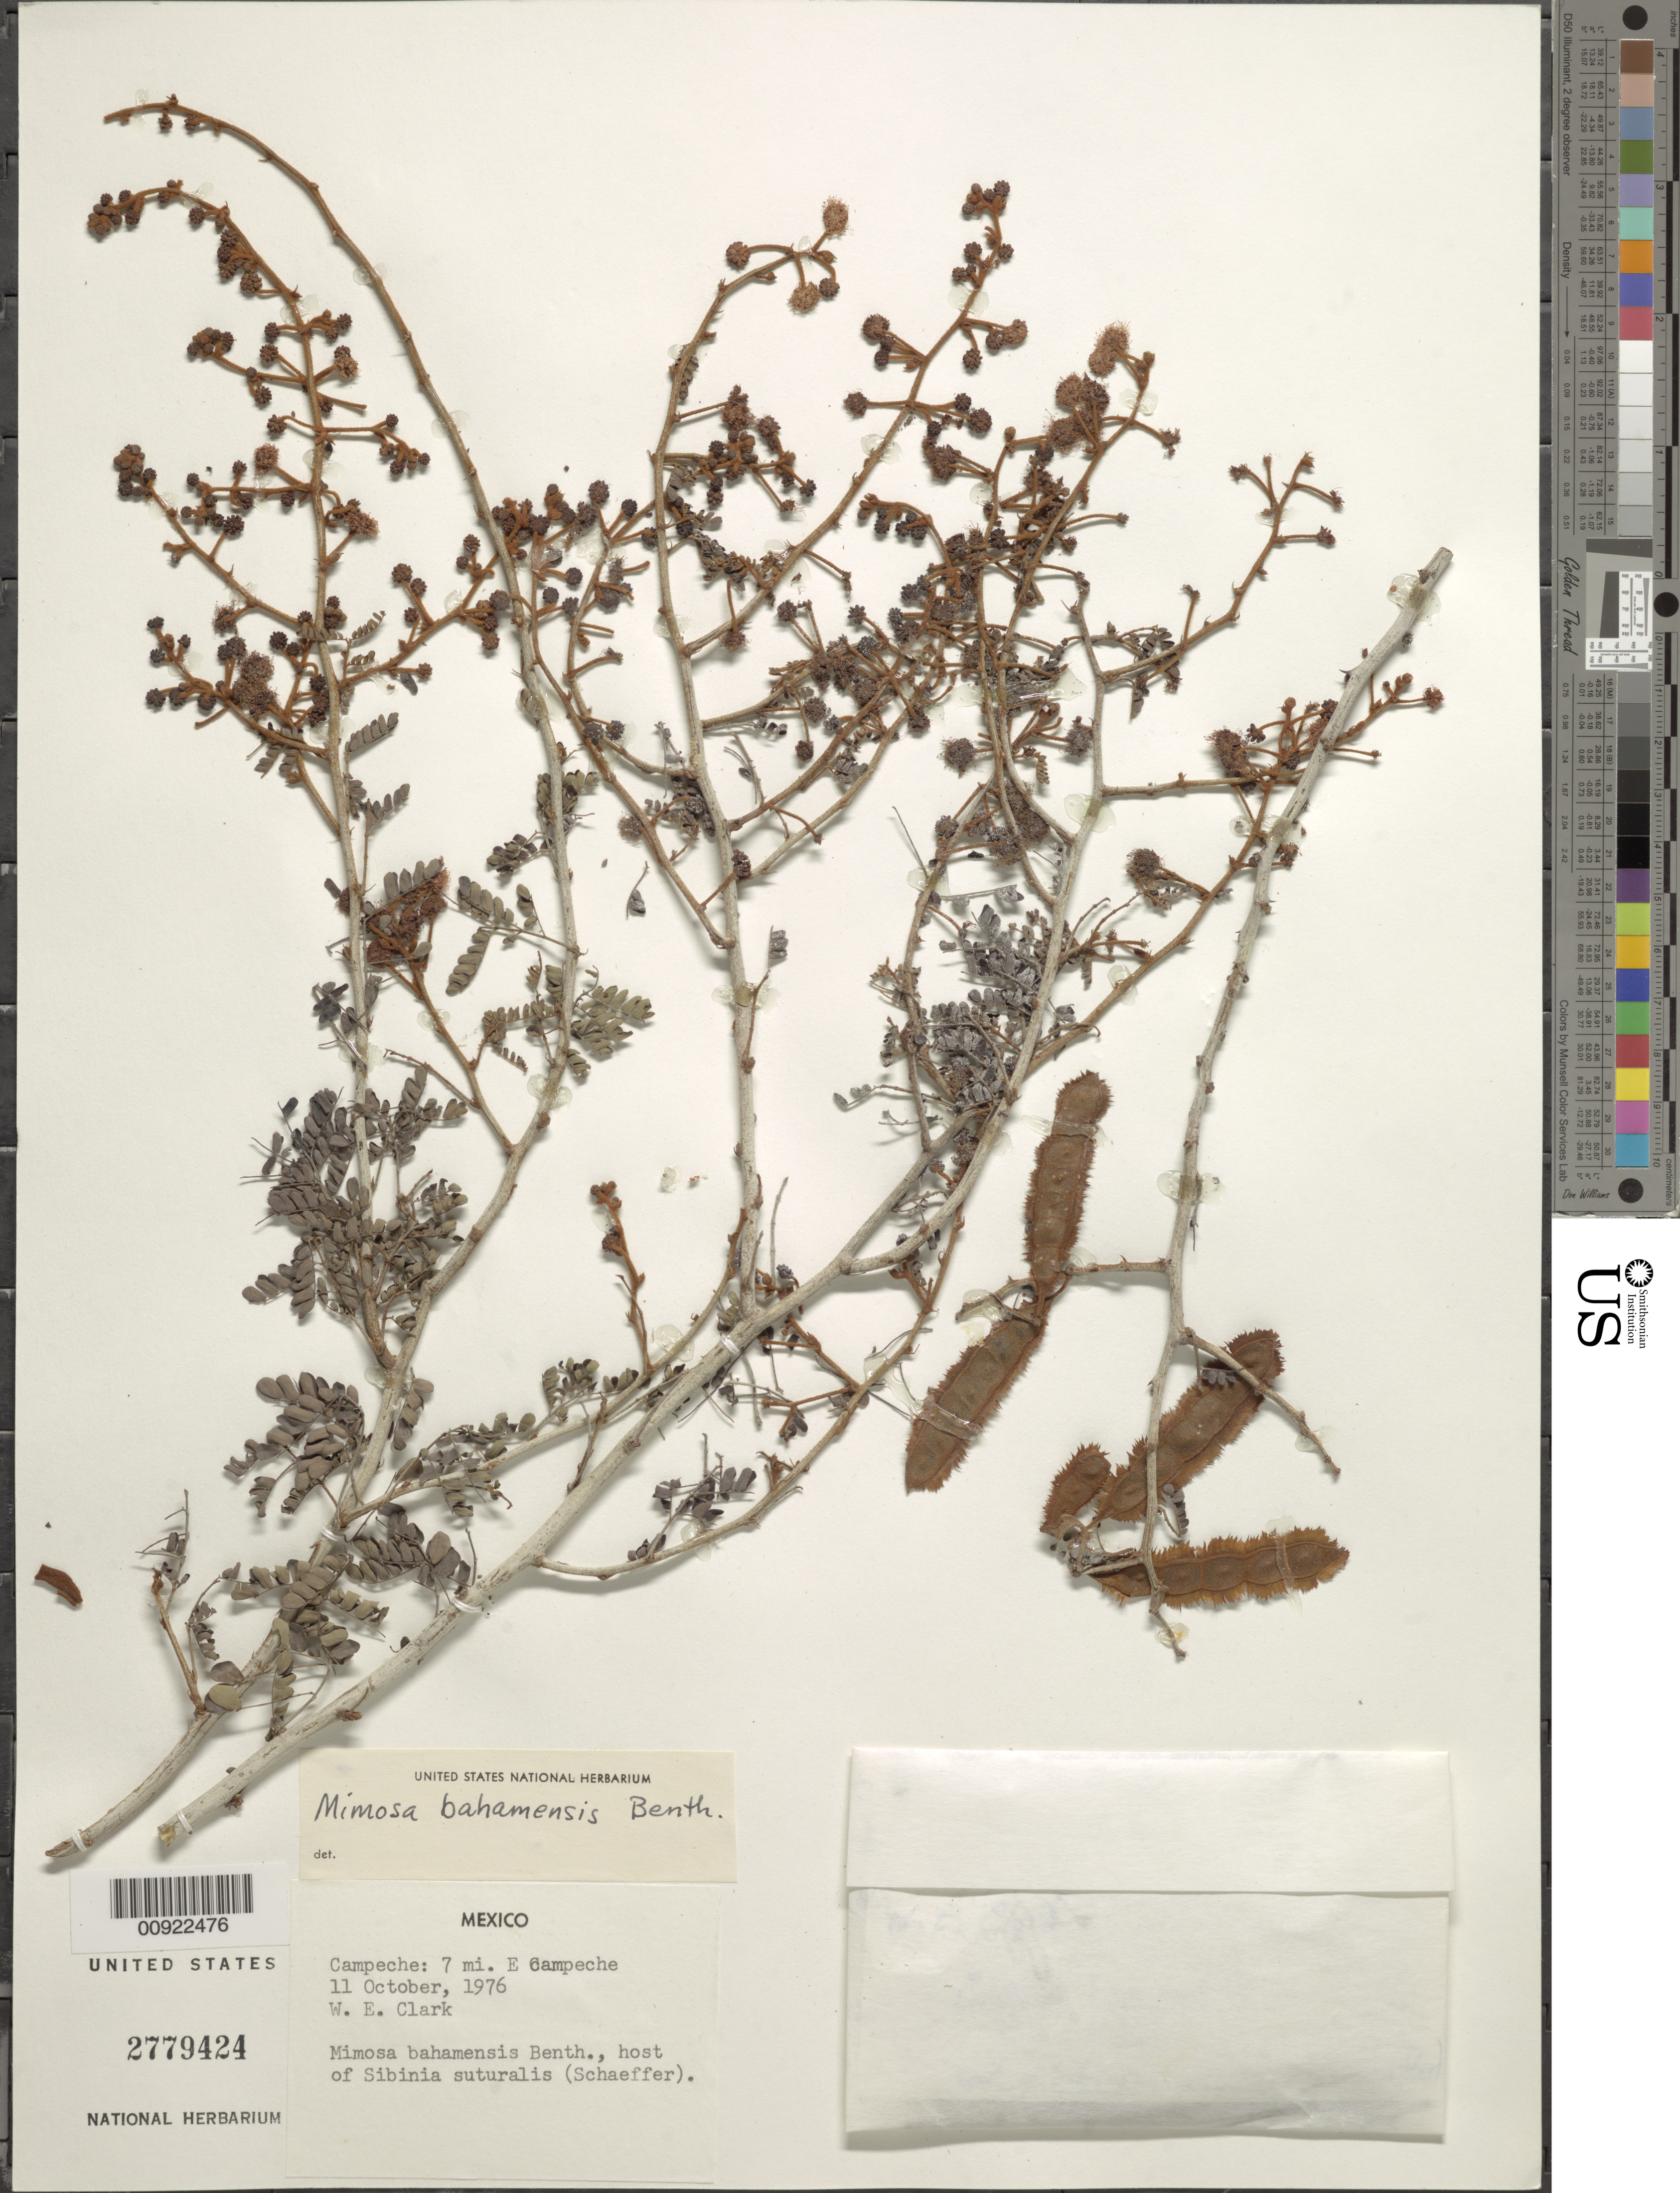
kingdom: Plantae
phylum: Tracheophyta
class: Magnoliopsida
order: Fabales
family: Fabaceae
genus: Mimosa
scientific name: Mimosa bahamensis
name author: Benth.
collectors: Clark, W. E.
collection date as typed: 11 Oct 1976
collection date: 1976-10-11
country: Mexico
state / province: Campeche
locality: Campeche: 7 mi. E Campeche.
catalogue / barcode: US 2779424